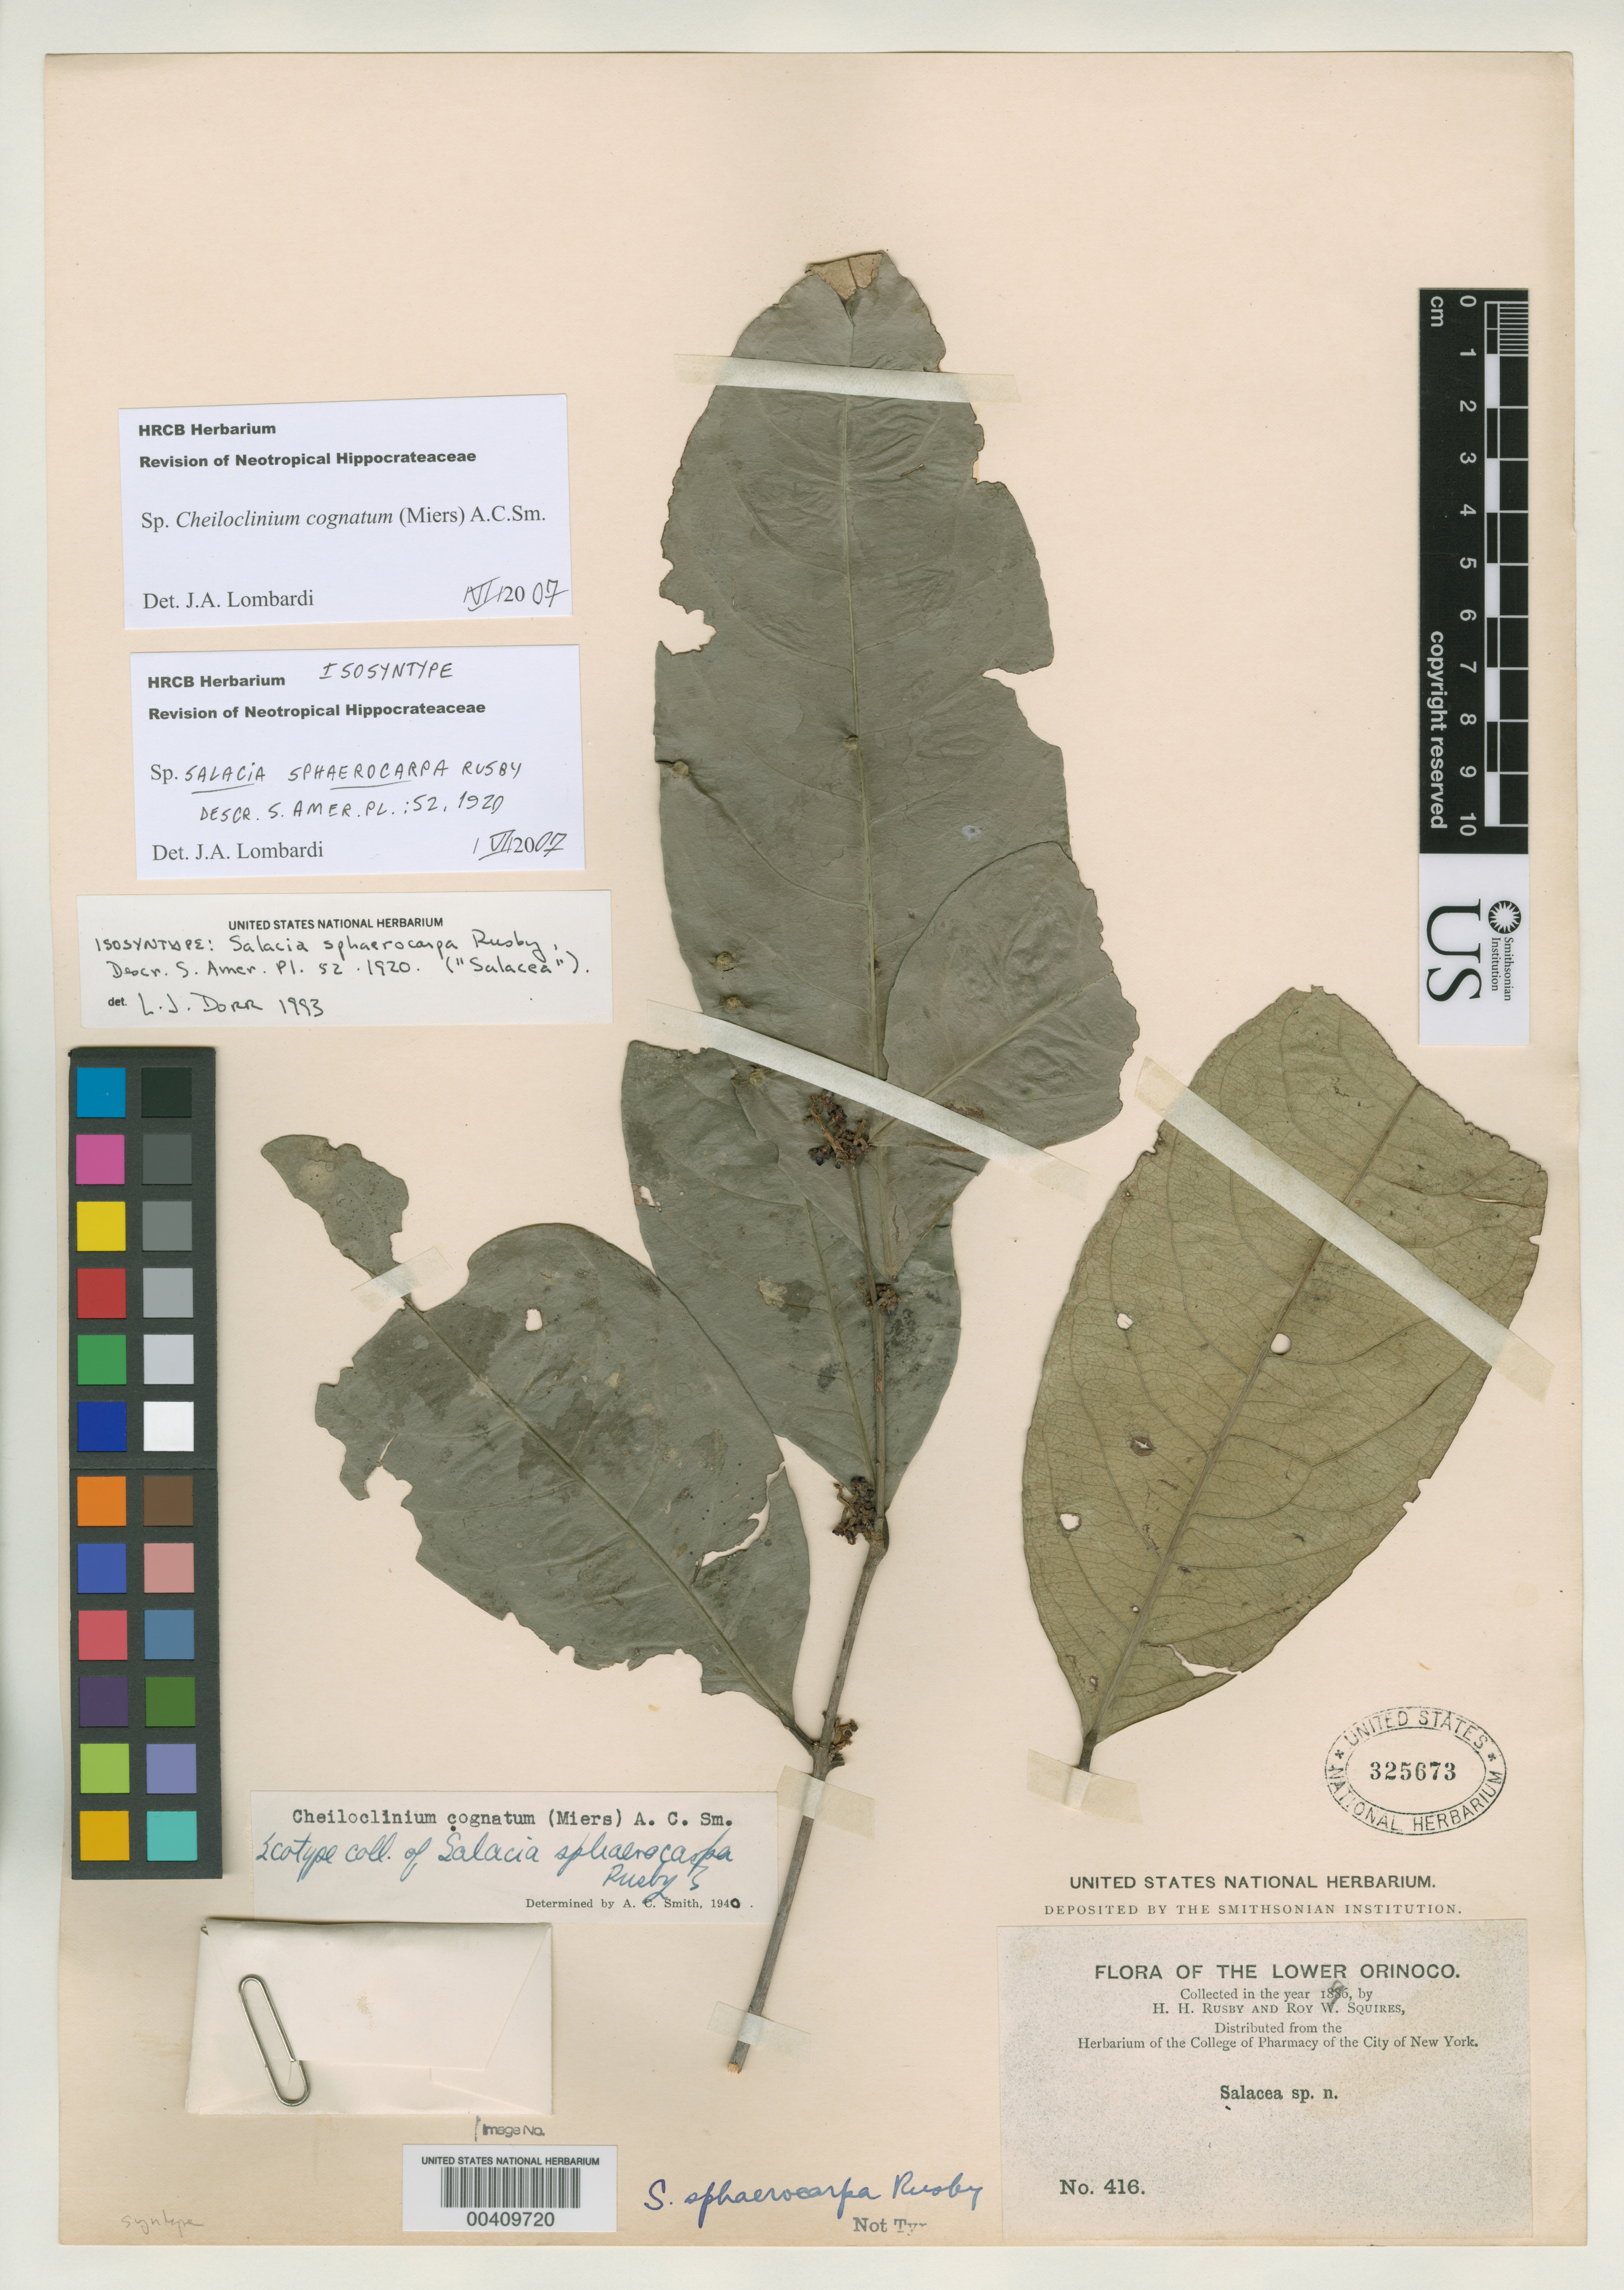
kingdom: Plantae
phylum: Tracheophyta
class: Magnoliopsida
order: Celastrales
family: Celastraceae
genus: Salacia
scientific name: Salacia sphaerocarpa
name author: Rusby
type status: Isosyntype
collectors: H. H. Rusby & R. Squires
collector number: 416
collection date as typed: May 1896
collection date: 1896-05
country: Venezuela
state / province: Delta Amacuro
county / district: Tucupita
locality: Lower Orinoco, Santa Catalina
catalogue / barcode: US 325673